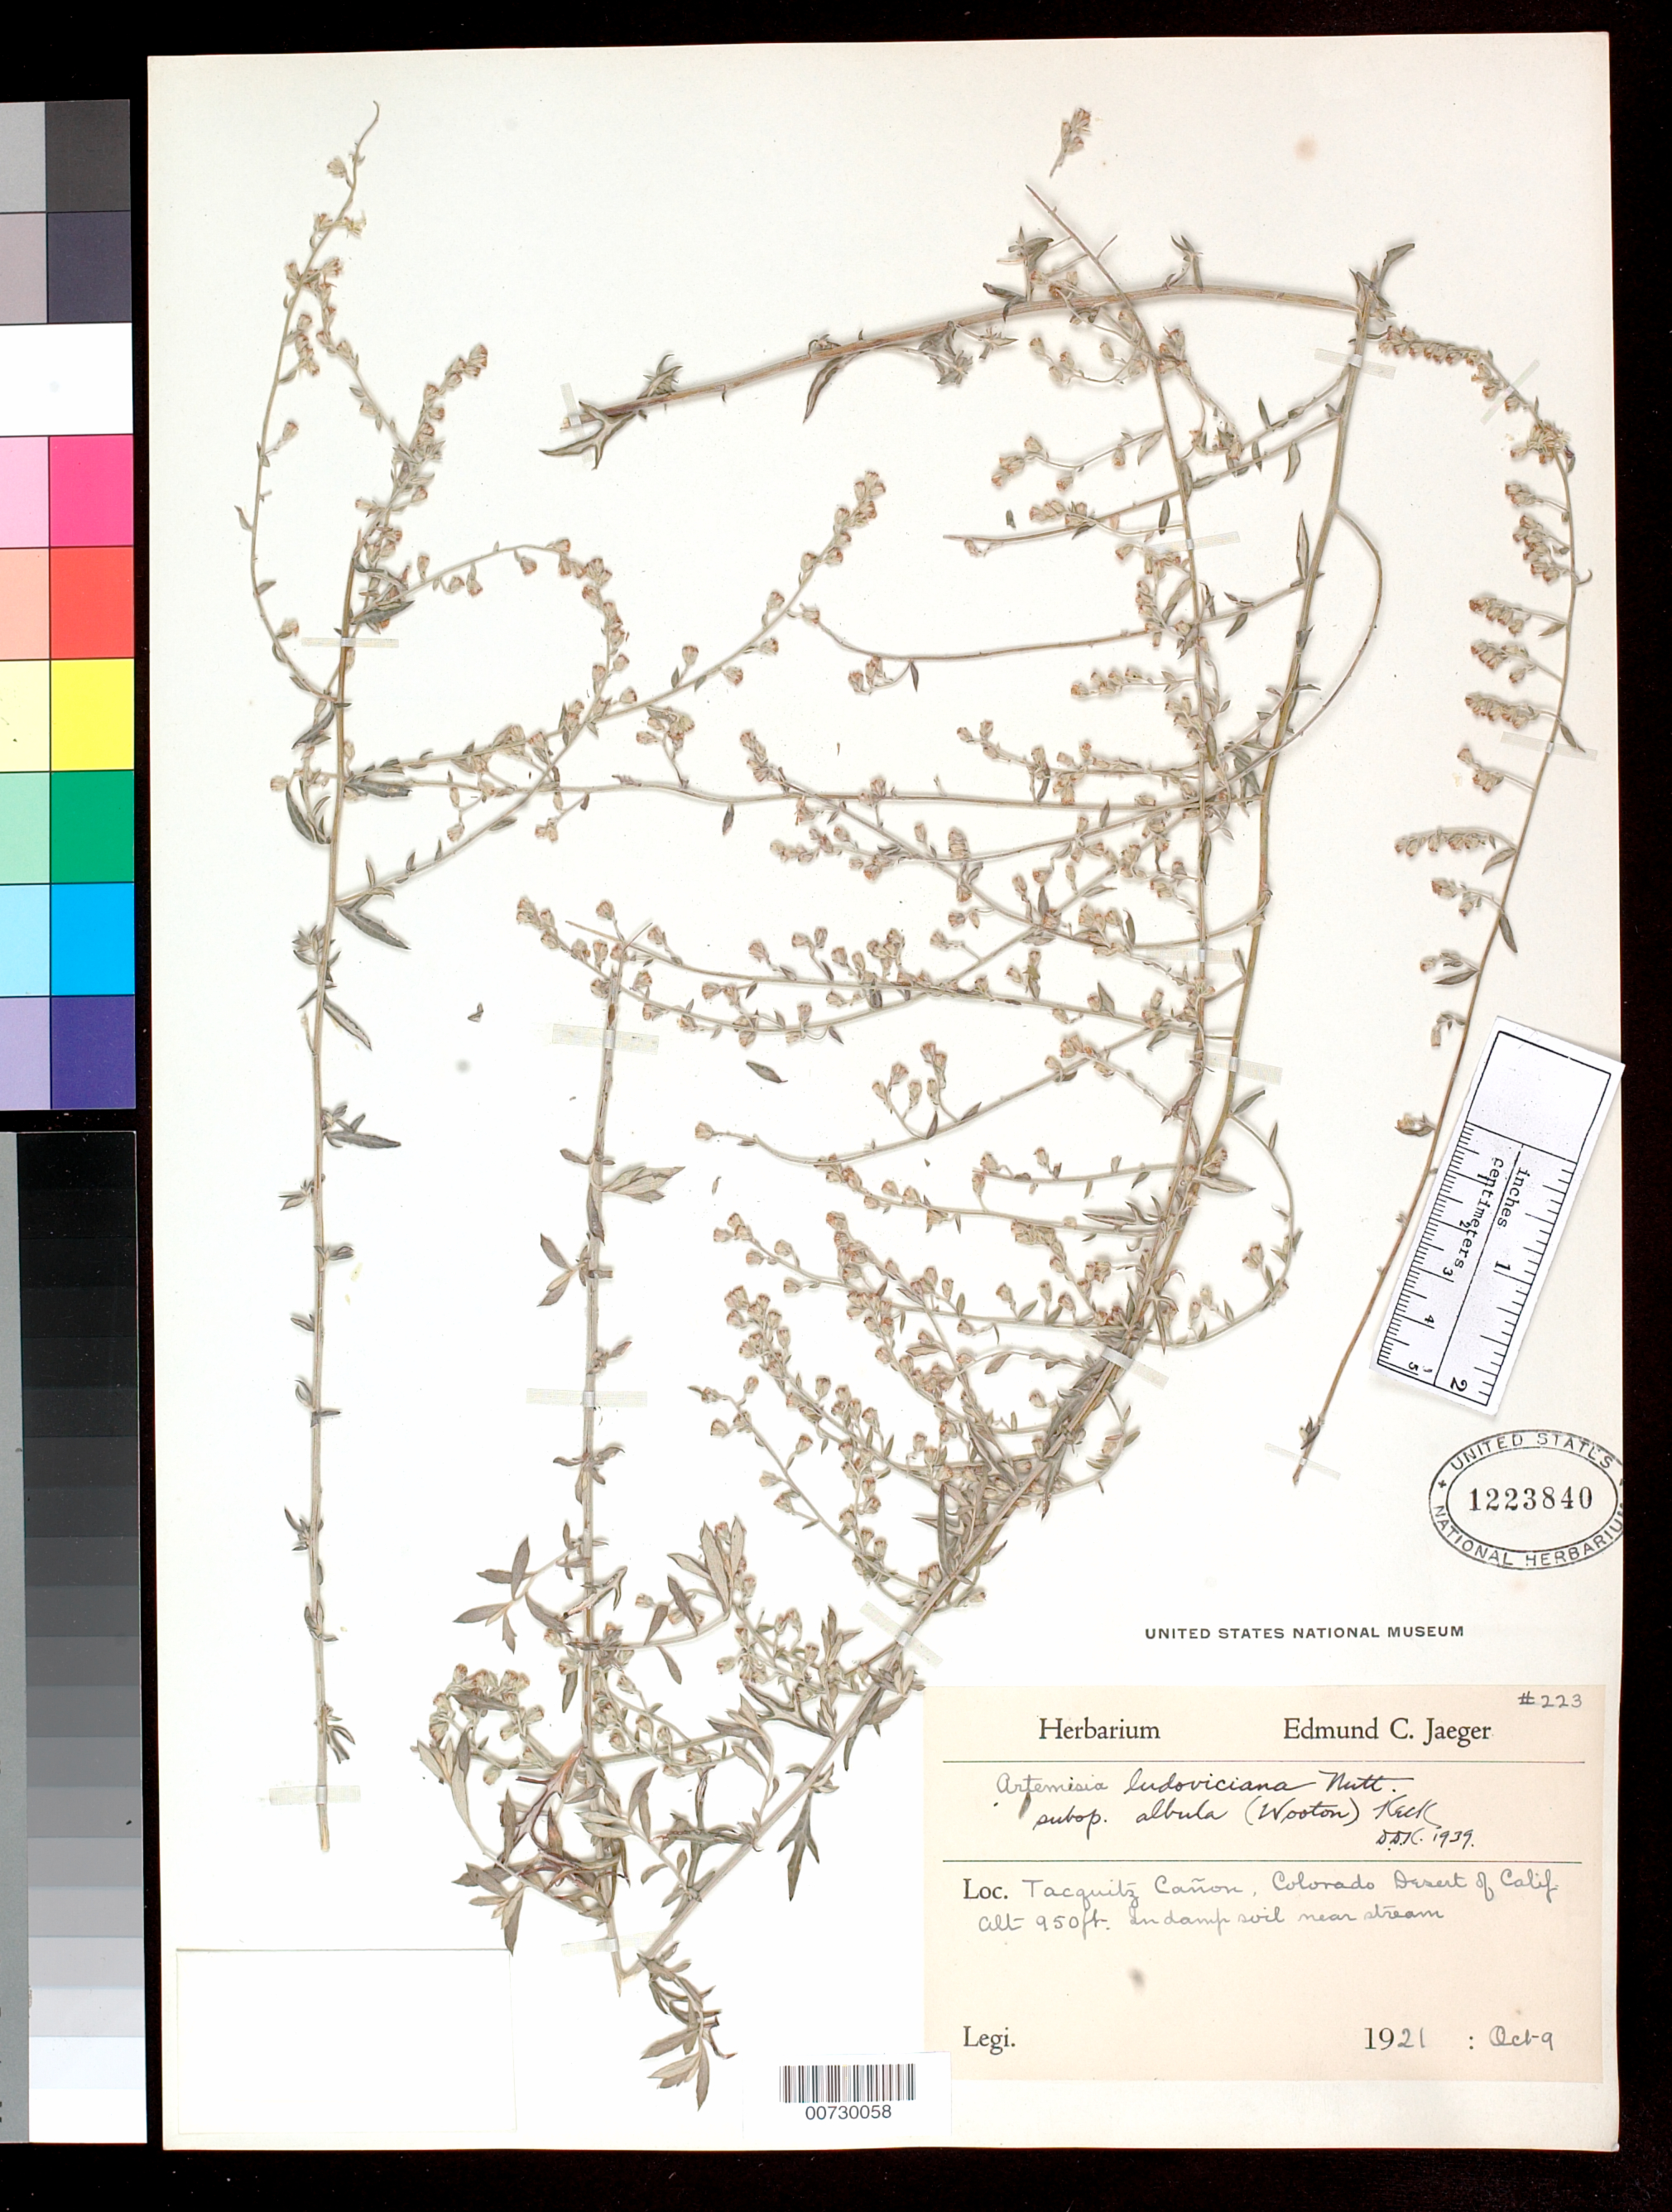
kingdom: Plantae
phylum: Tracheophyta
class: Magnoliopsida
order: Asterales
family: Asteraceae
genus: Artemisia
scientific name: Artemisia ludoviciana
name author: Nutt.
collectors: E. Jaeger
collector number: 223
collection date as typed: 09 Oct 1921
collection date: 1921-10-09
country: United States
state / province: California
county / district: Riverside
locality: Tahquitz Cañon, Palm Springs.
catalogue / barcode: US 1223840